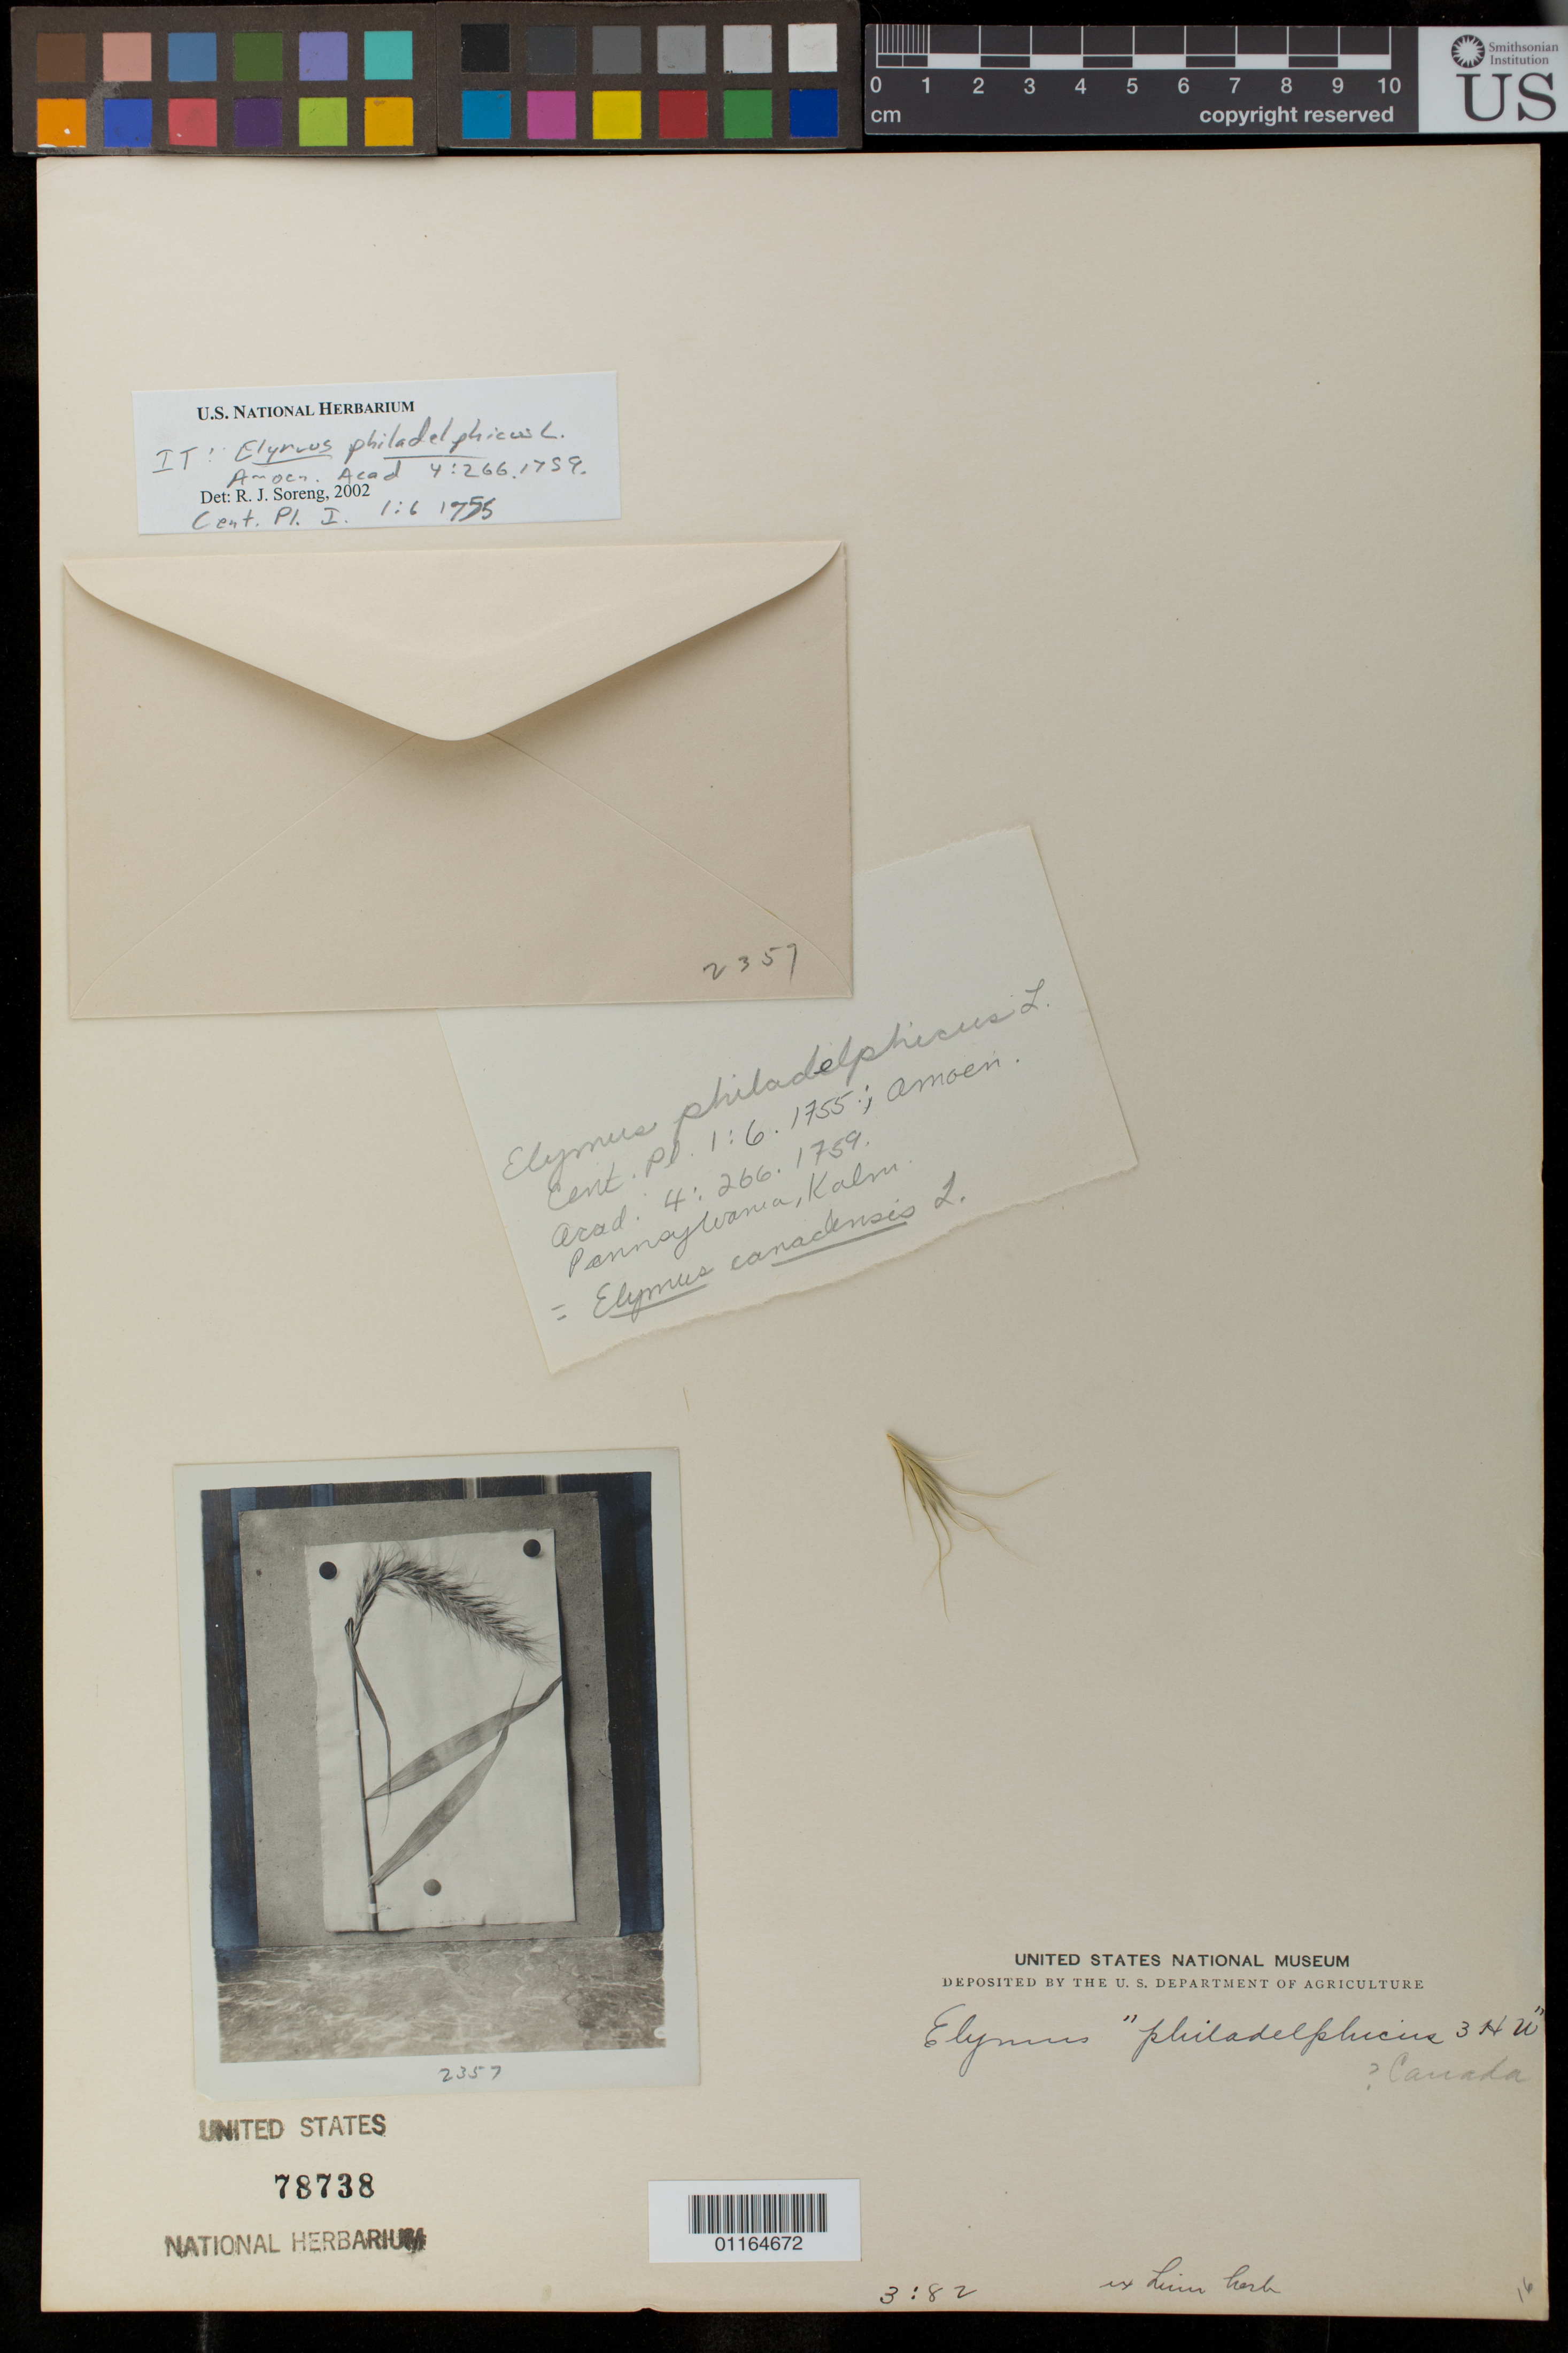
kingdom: Plantae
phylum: Tracheophyta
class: Liliopsida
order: Poales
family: Poaceae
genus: Elymus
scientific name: Elymus philadelphicus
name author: L.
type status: Possible Type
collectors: P. Kalm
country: United States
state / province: Pennsylvania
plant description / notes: Photograph and fragmentary material of type (?) specimen ex herb. Linn.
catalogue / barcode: US 78738